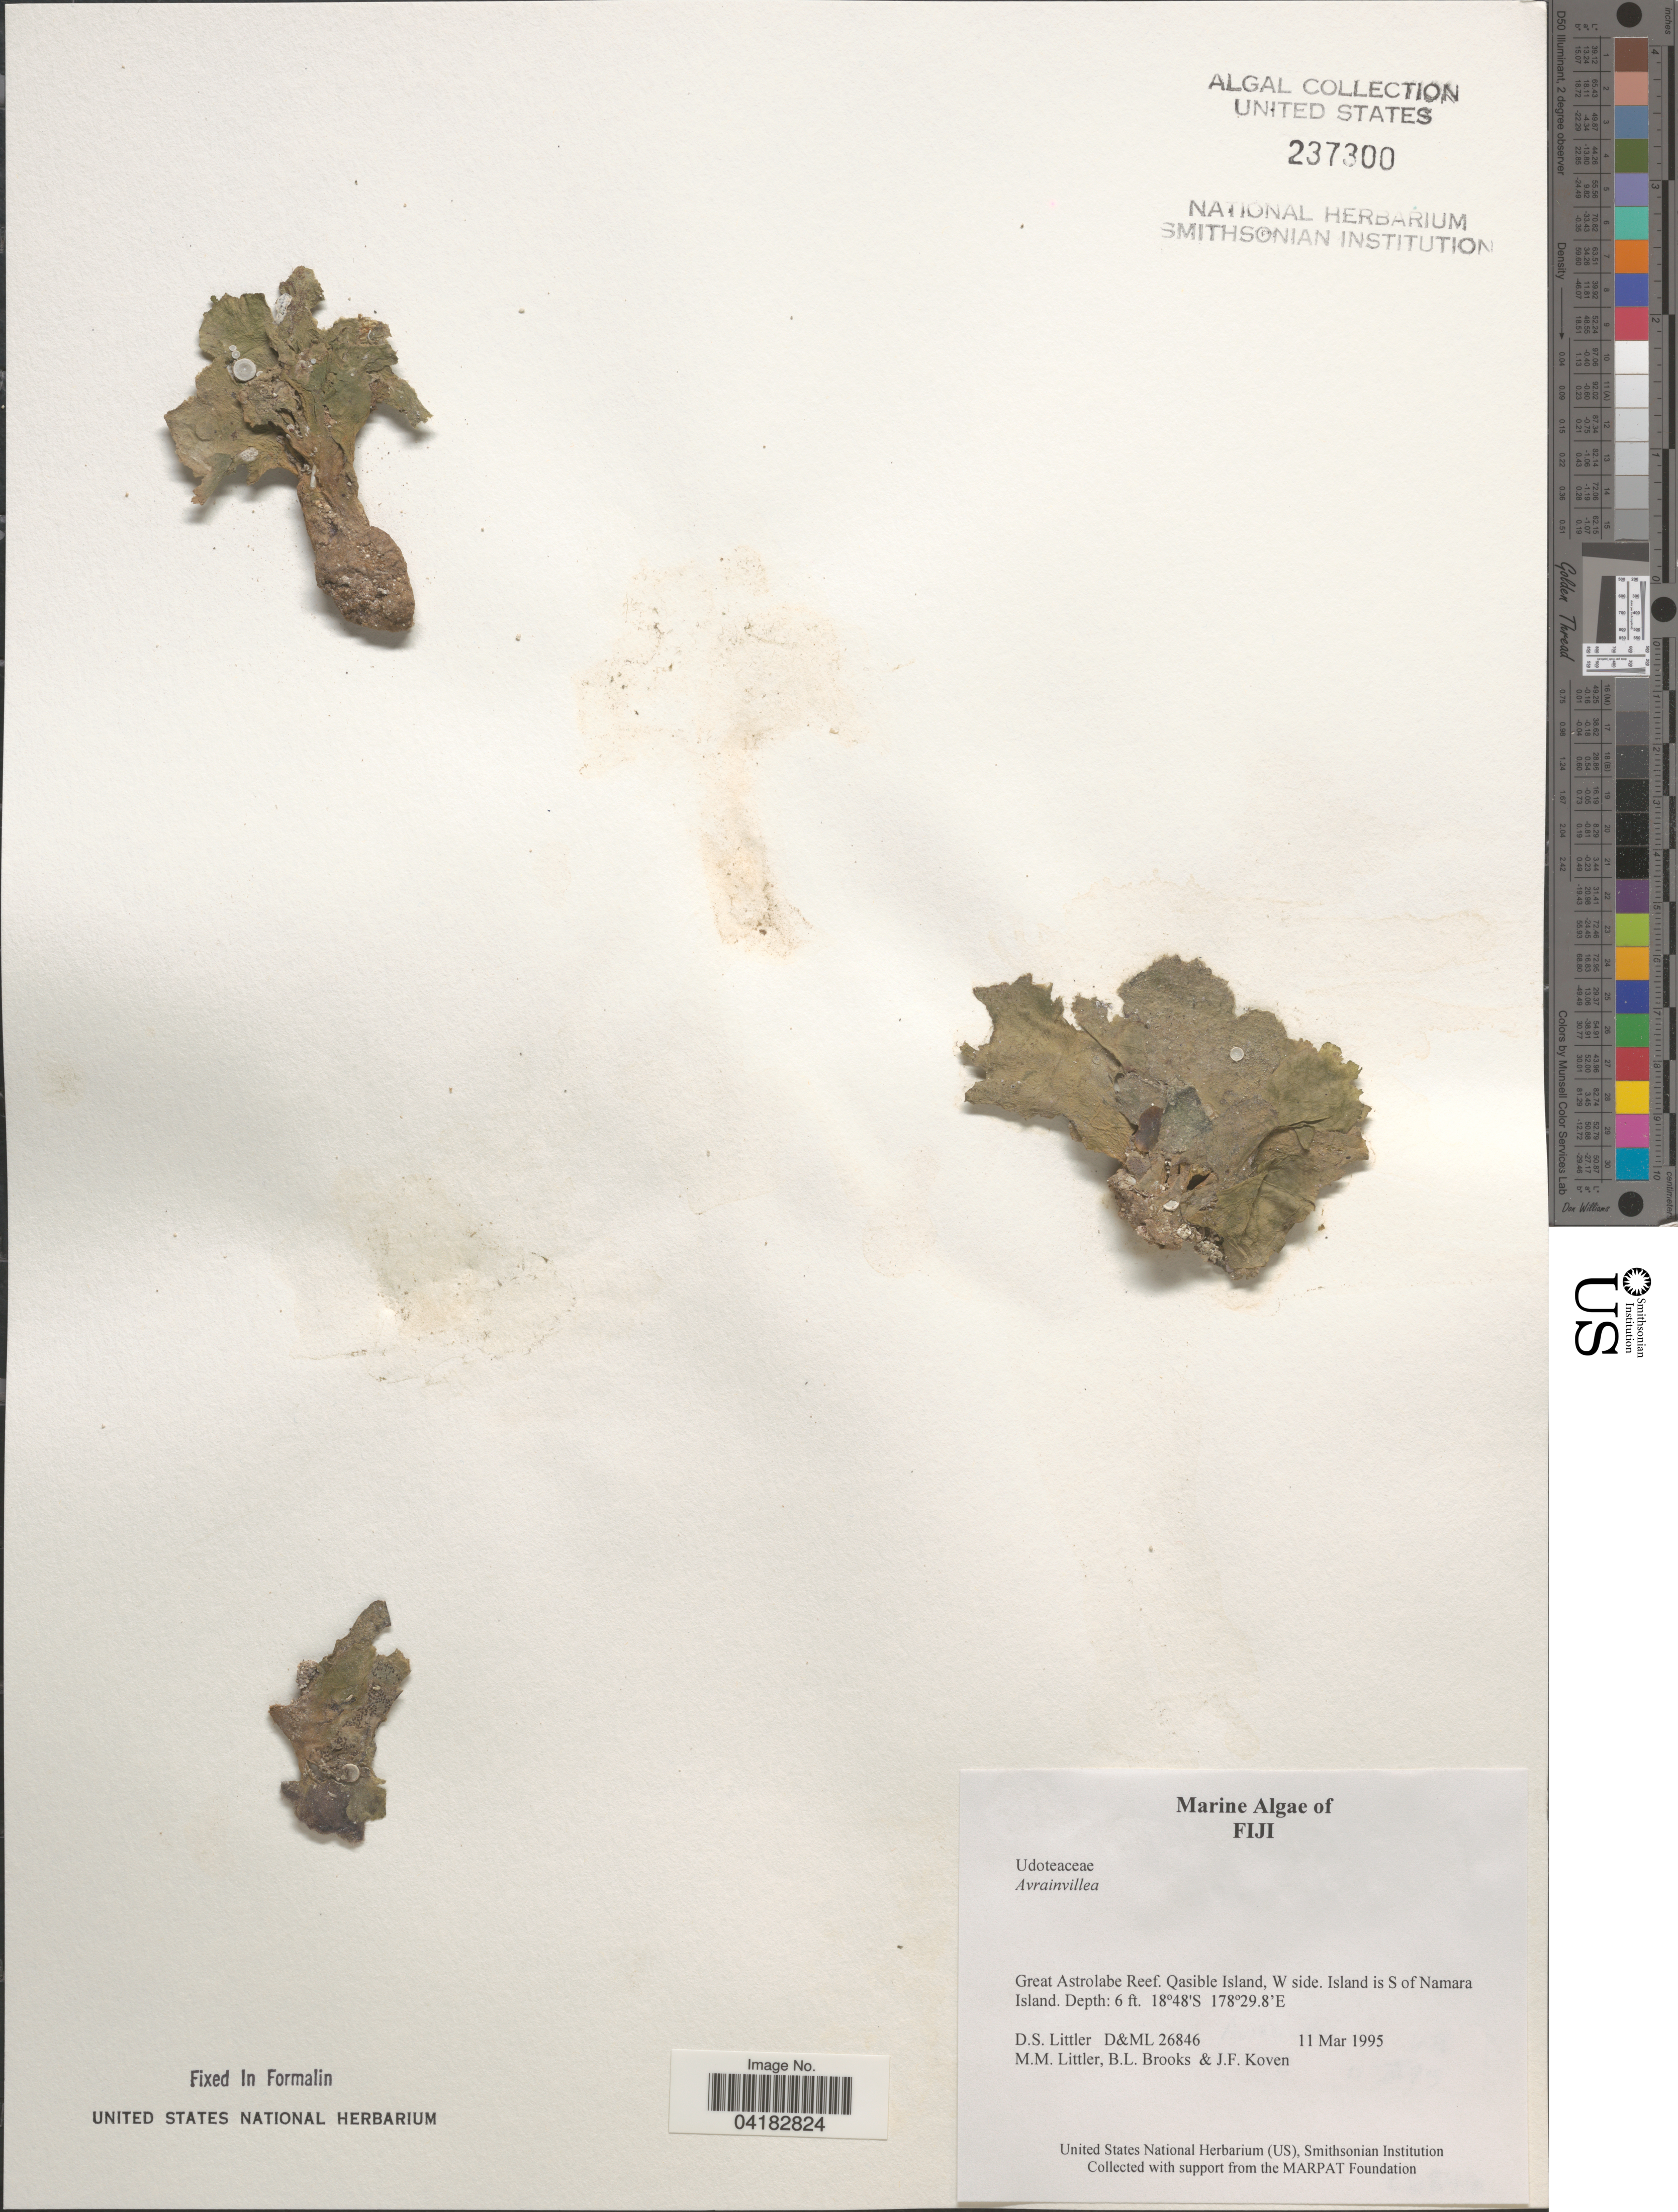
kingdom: Plantae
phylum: Chlorophyta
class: Ulvophyceae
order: Bryopsidales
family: Dichotomosiphonaceae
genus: Avrainvillea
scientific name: Avrainvillea sp.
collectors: D. S. Littler, B. Brooks & J. Koven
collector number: D&ML26846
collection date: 1995-03-11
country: Fiji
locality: Great Astrolabe Reef. Qasible Island, W side. Island is S of Namara Island.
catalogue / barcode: US 237300